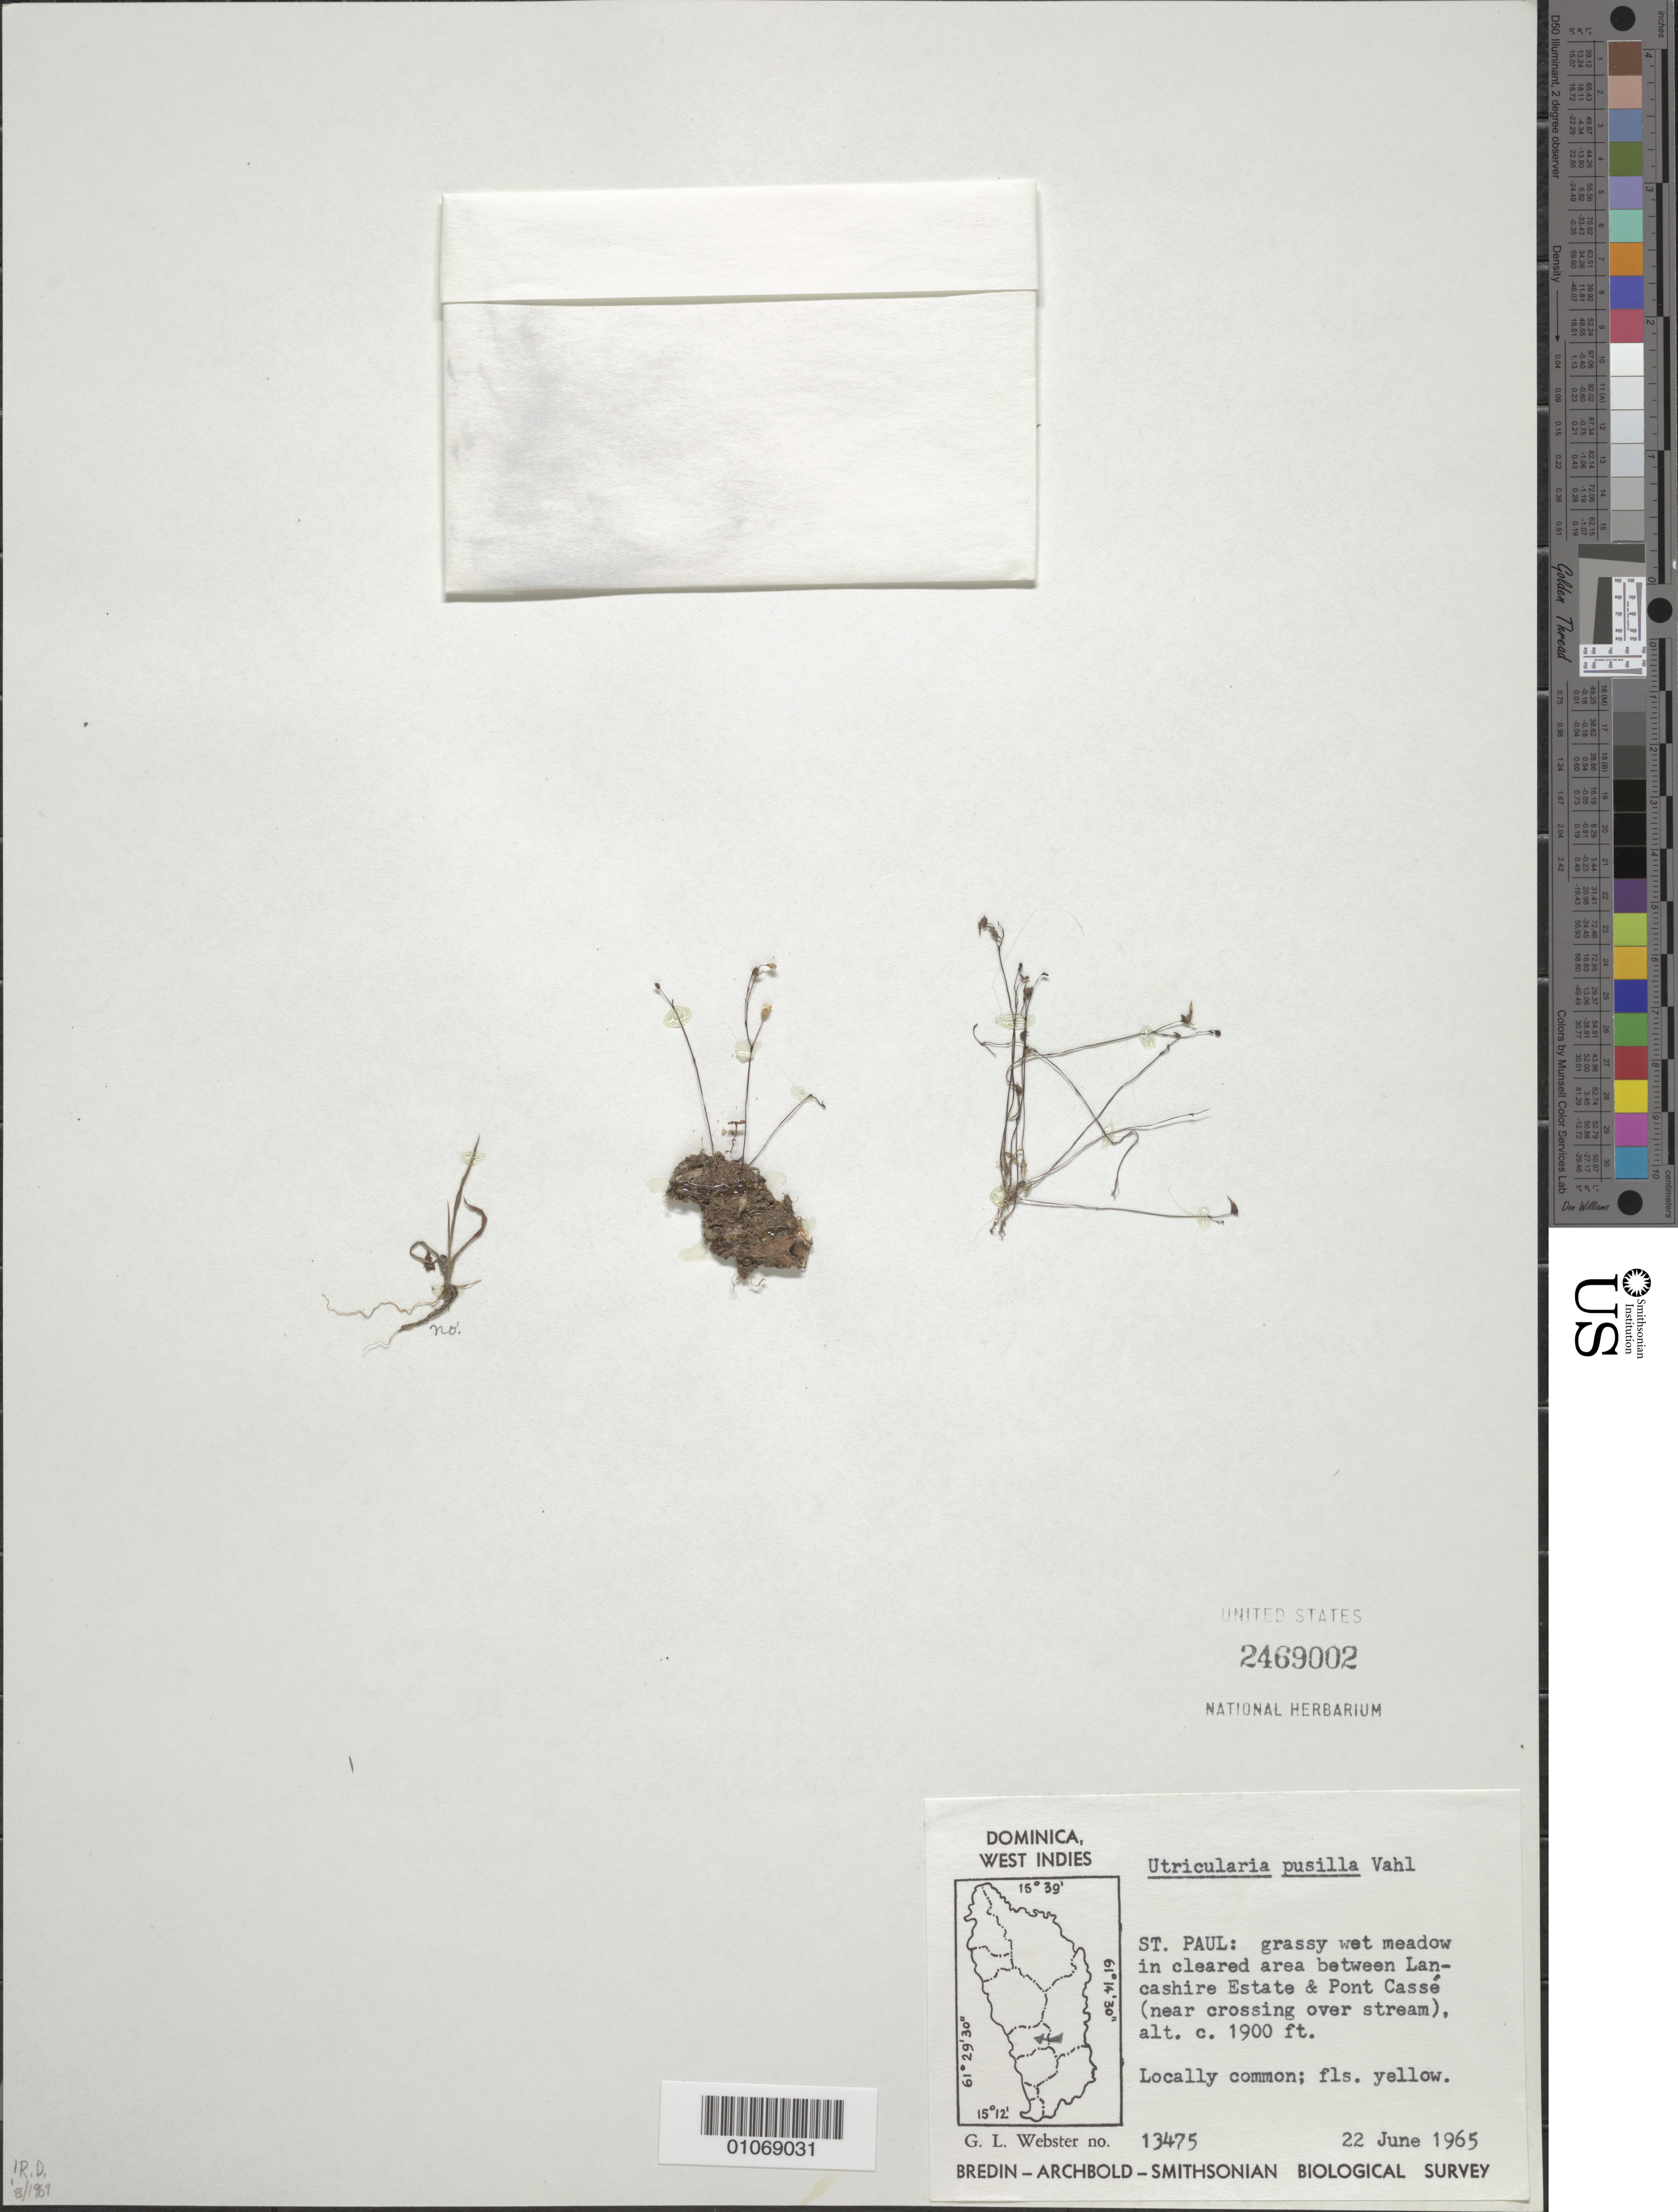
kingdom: Plantae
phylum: Tracheophyta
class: Magnoliopsida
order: Lamiales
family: Lentibulariaceae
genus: Utricularia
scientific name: Utricularia pusilla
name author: Vahl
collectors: G. L. Webster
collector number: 13475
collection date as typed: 21 Jun 1965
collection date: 1965-06-21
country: Dominica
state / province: St. Paul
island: Dominica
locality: Grassy wet meadow in cleared area between Lancashire Estate and Pont Casse, near crossing over stream.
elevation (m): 579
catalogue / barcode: US 2469002